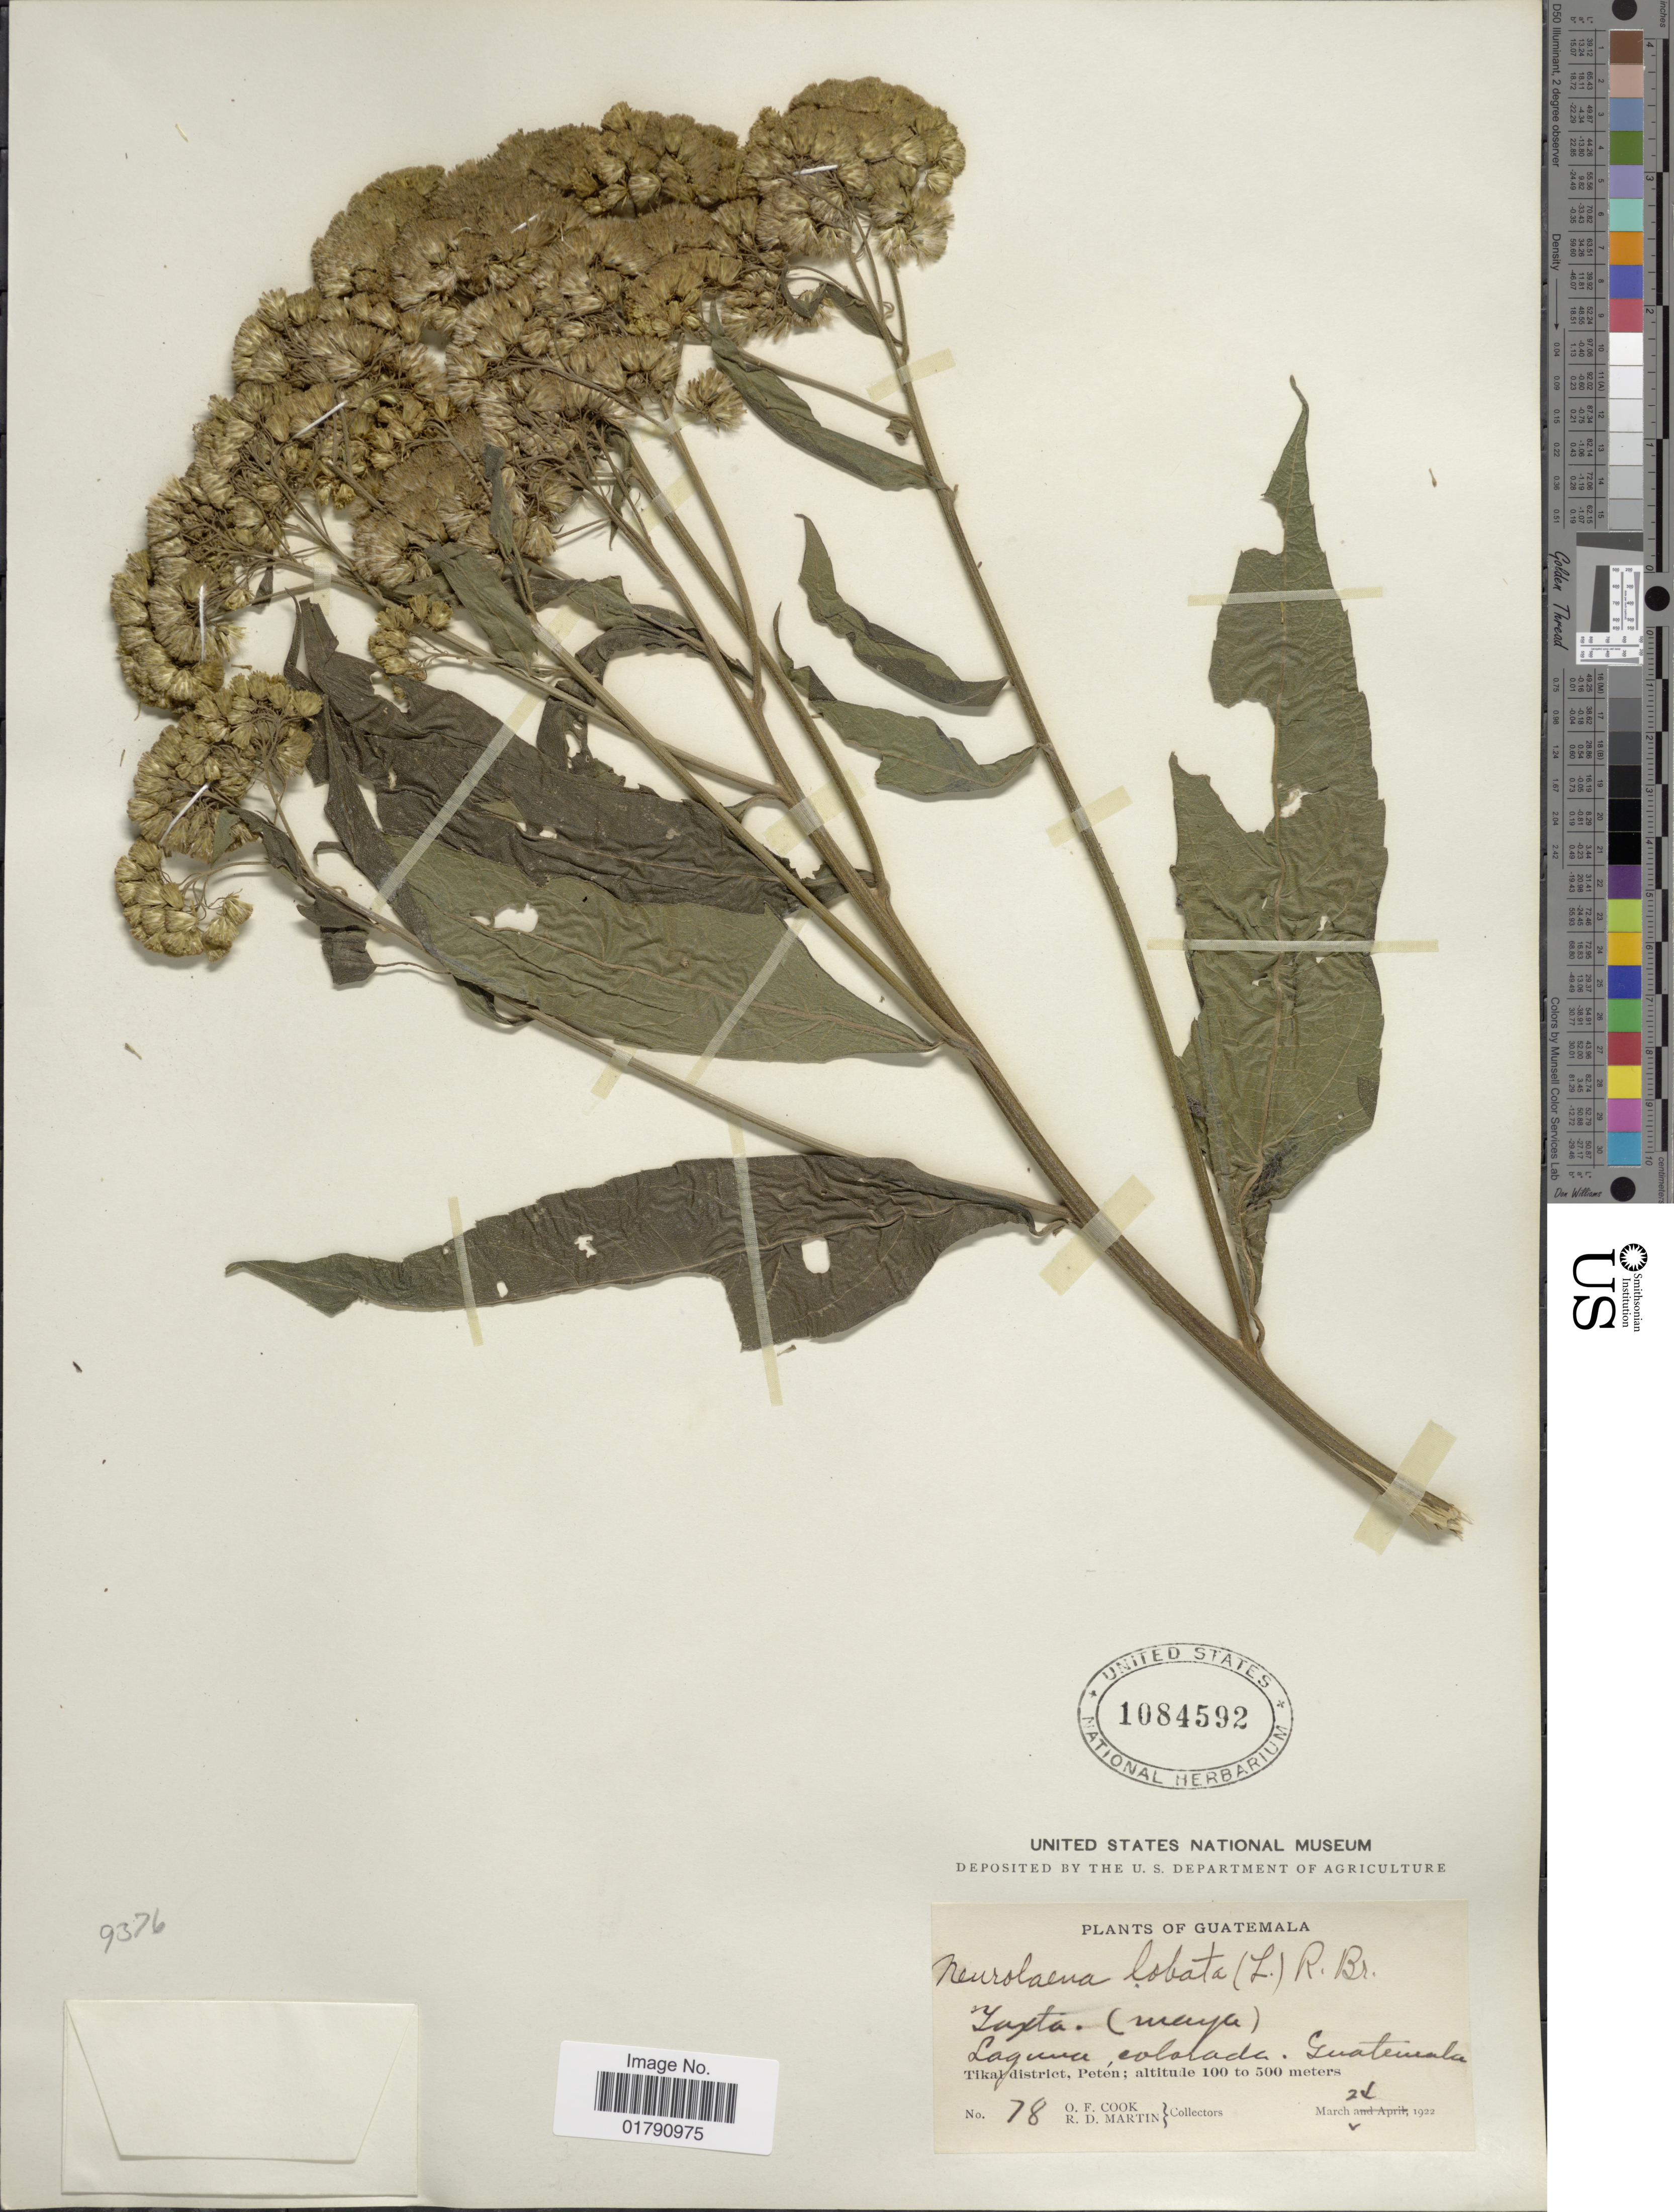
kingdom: Plantae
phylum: Tracheophyta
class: Magnoliopsida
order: Asterales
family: Asteraceae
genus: Neurolaena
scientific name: Neurolaena lobata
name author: (L.) R. Br. ex Cass.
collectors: O. F. Cook & R. D. Martin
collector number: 78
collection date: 1922-03-24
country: Guatemala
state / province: El Petén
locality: Laguna Colorada, Tikal District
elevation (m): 100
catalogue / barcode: US 1084592